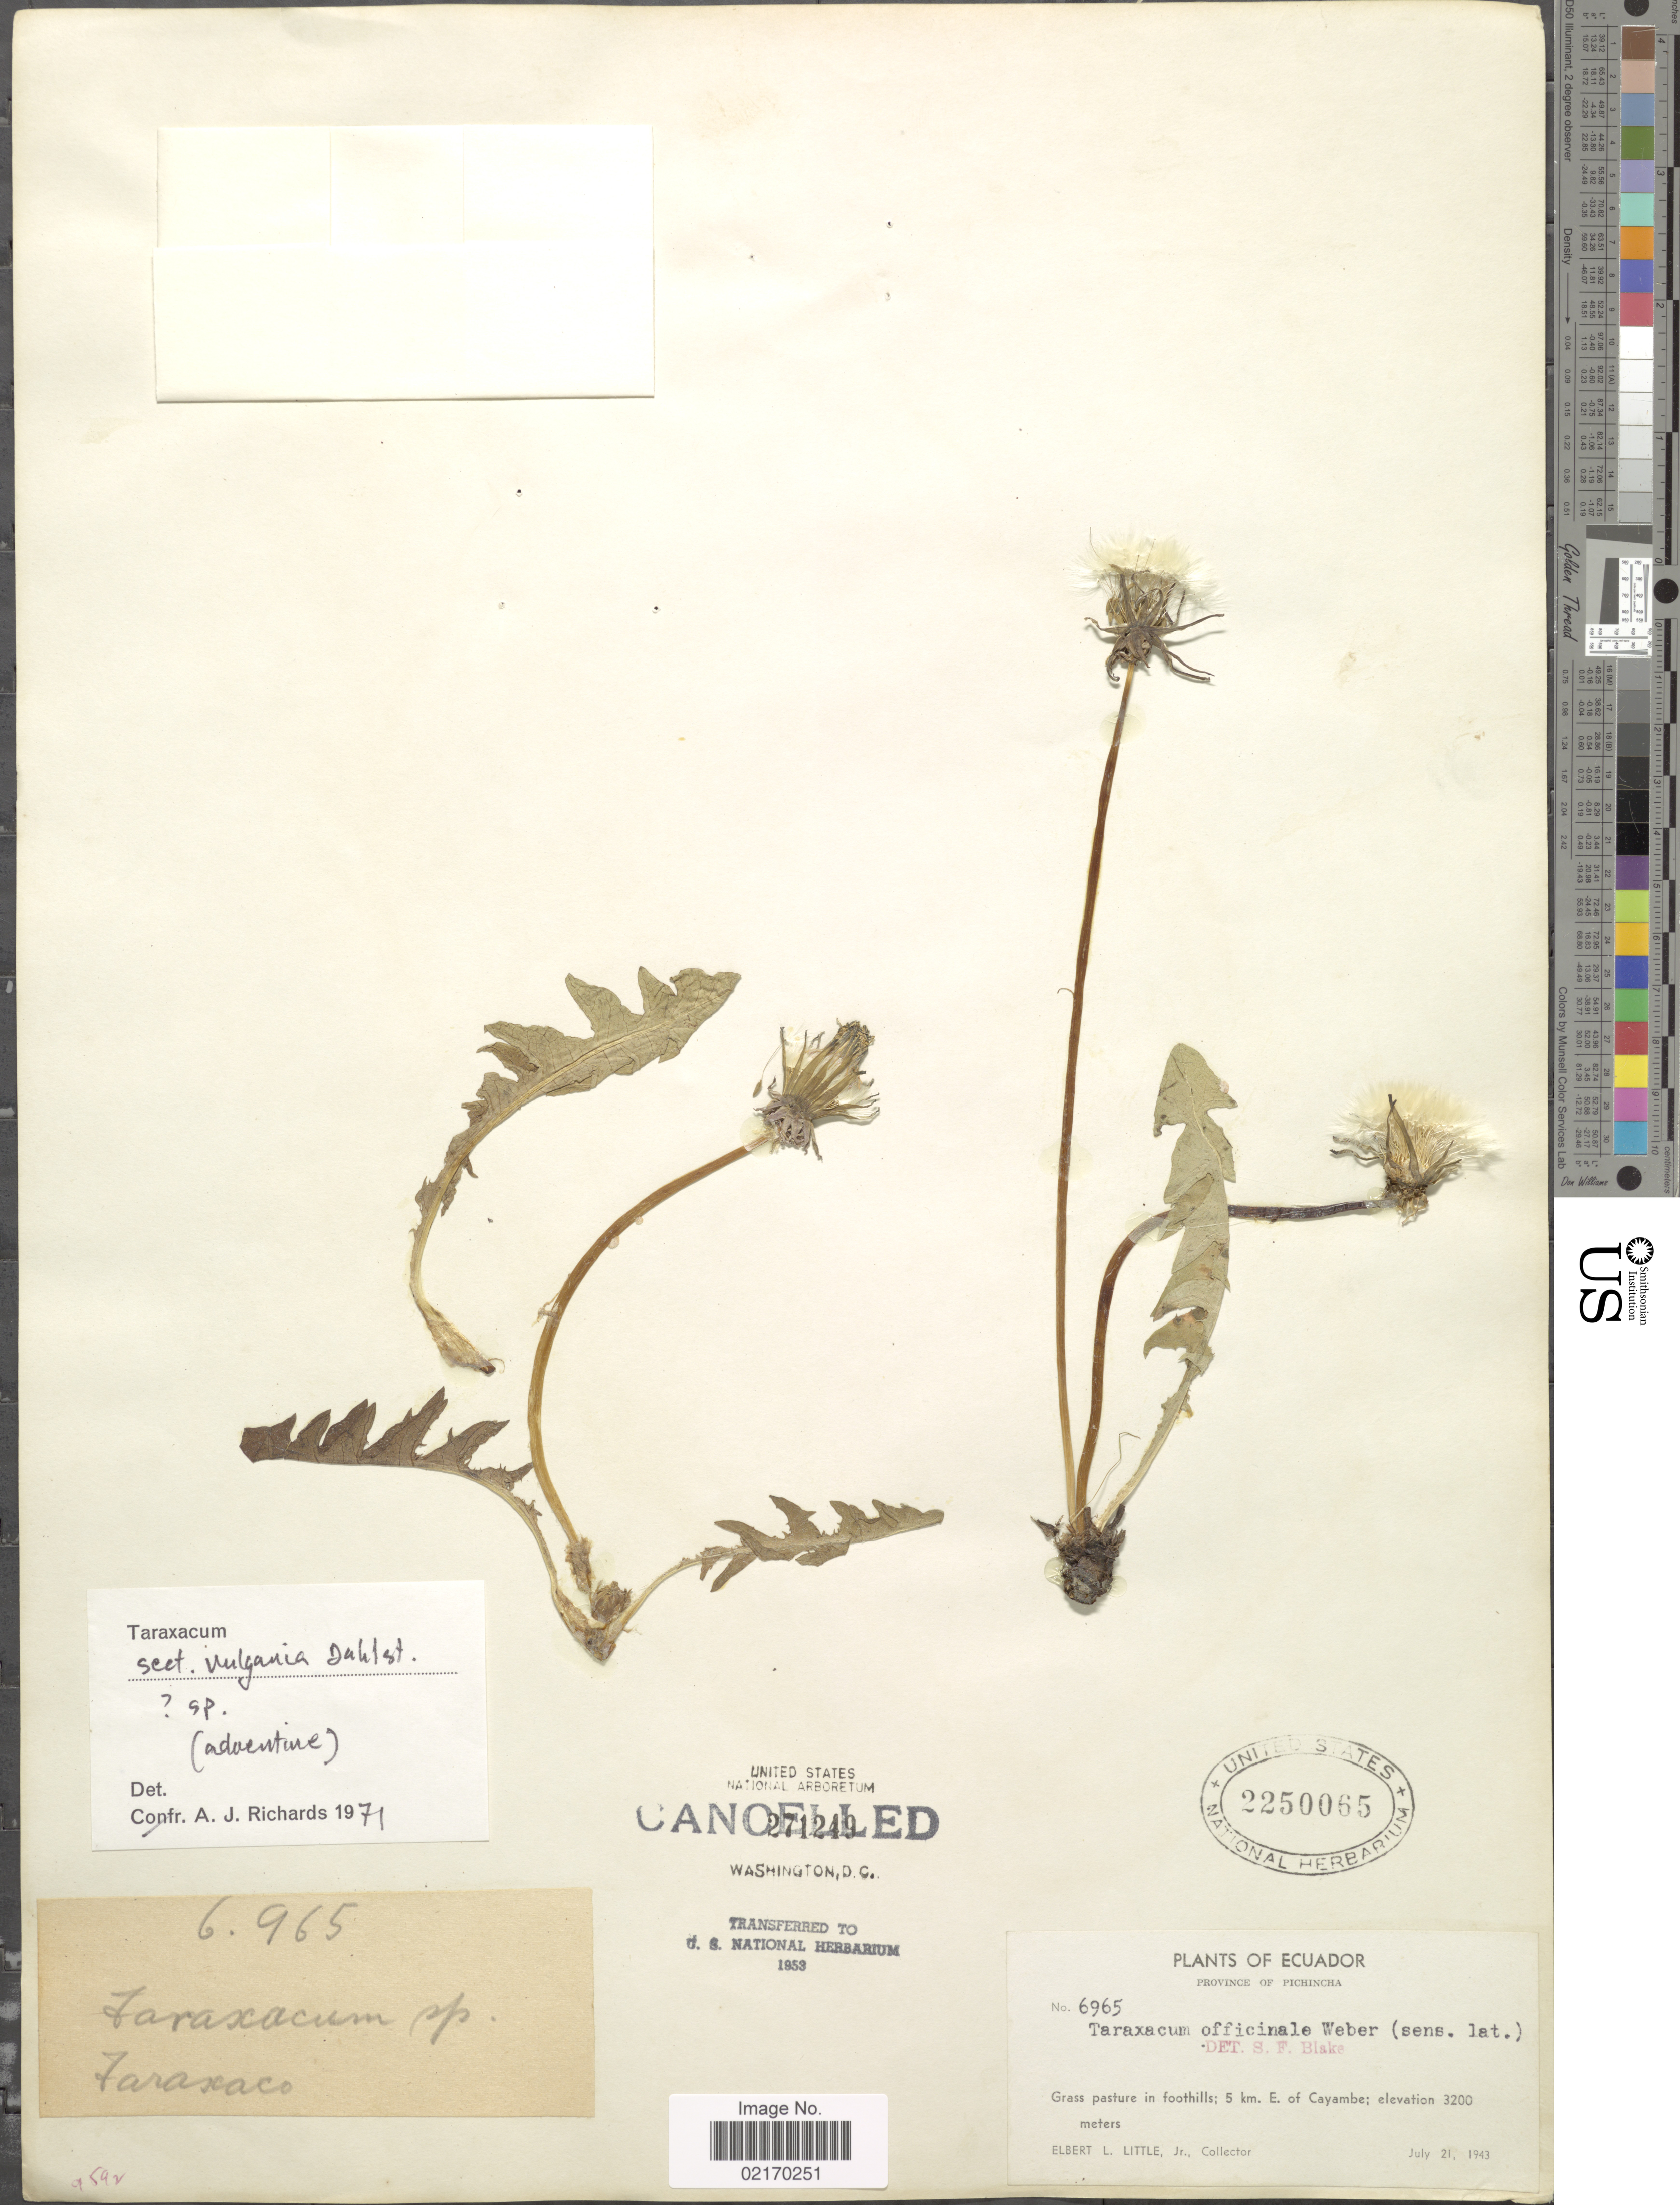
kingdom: Plantae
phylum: Tracheophyta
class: Magnoliopsida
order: Asterales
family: Asteraceae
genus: Taraxacum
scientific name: Taraxacum sp.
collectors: E. L. Little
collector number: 6965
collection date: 1943-07-21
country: Ecuador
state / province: Pichincha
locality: Grass pasture in foothills; 5 km E. of Cayambe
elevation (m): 3200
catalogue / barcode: US 2250065